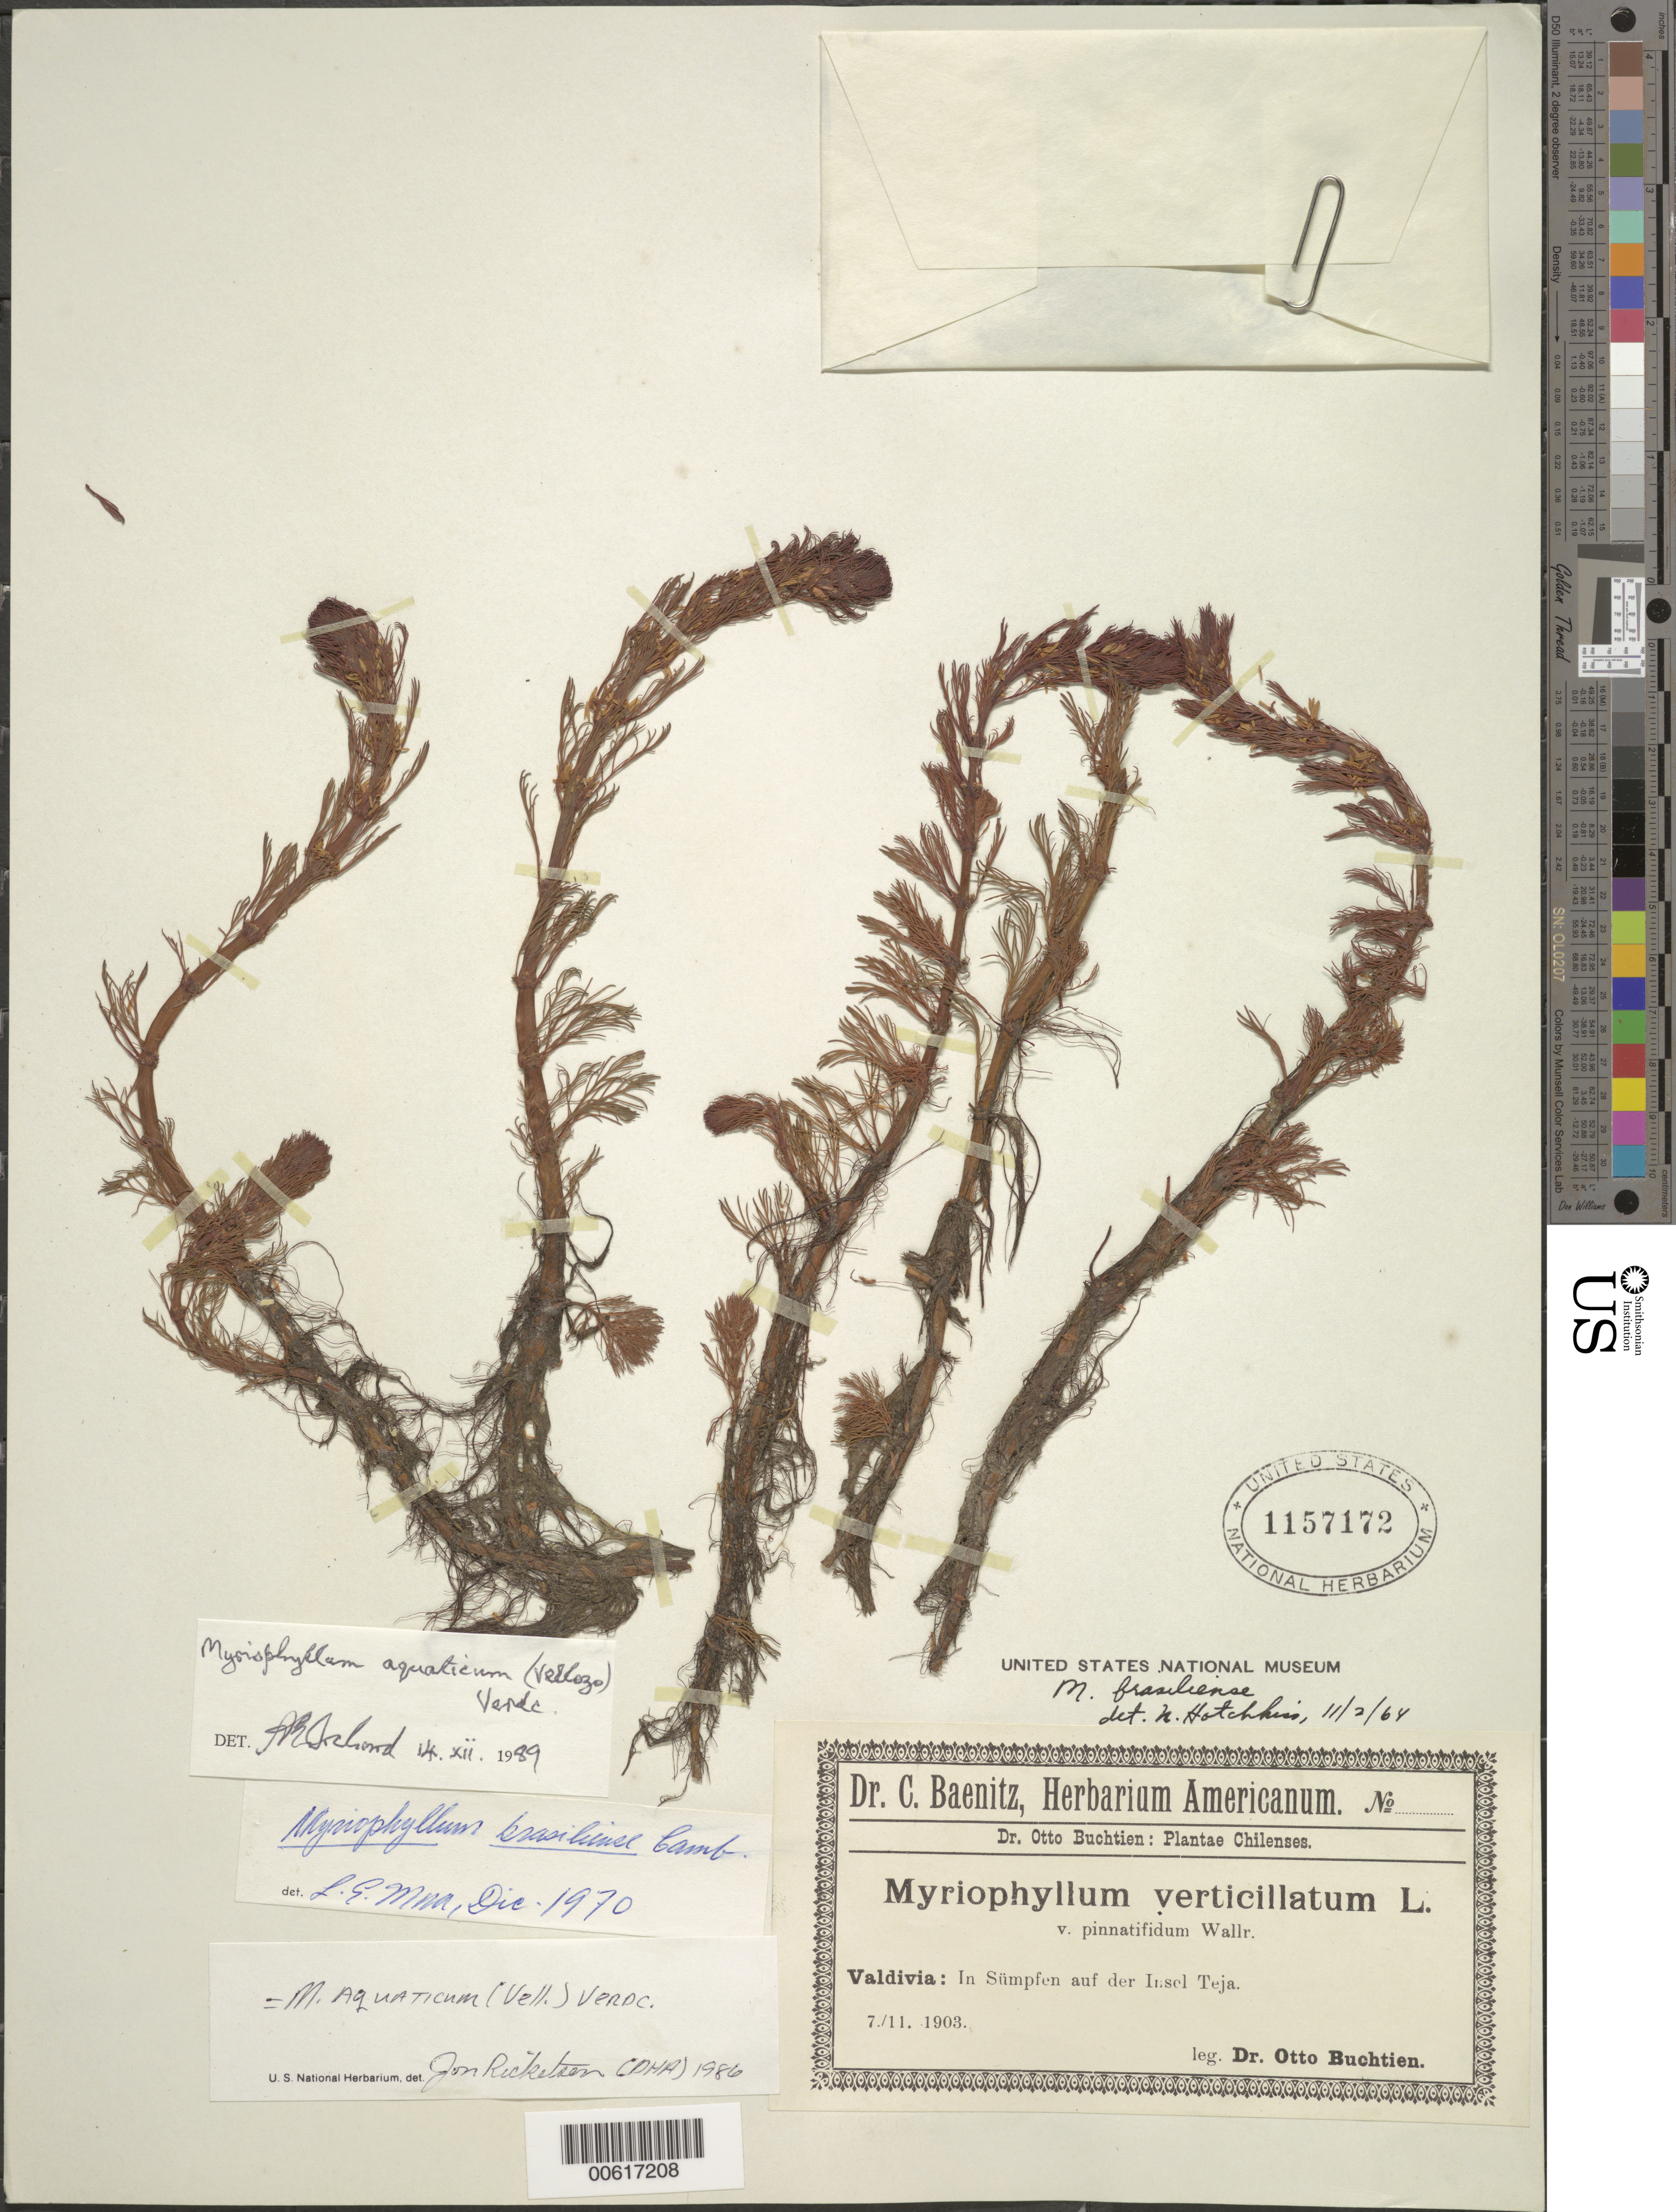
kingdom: Plantae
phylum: Tracheophyta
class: Magnoliopsida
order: Saxifragales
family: Haloragaceae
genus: Myriophyllum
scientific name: Myriophyllum aquaticum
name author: (Vell.) Verdc.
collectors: O. Buchtien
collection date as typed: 07 Nov 1903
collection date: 1903-11-07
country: Chile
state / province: Los Lagos (X)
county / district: Valdivia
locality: Insel Teja [In former Valdivia Province]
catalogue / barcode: US 1157172